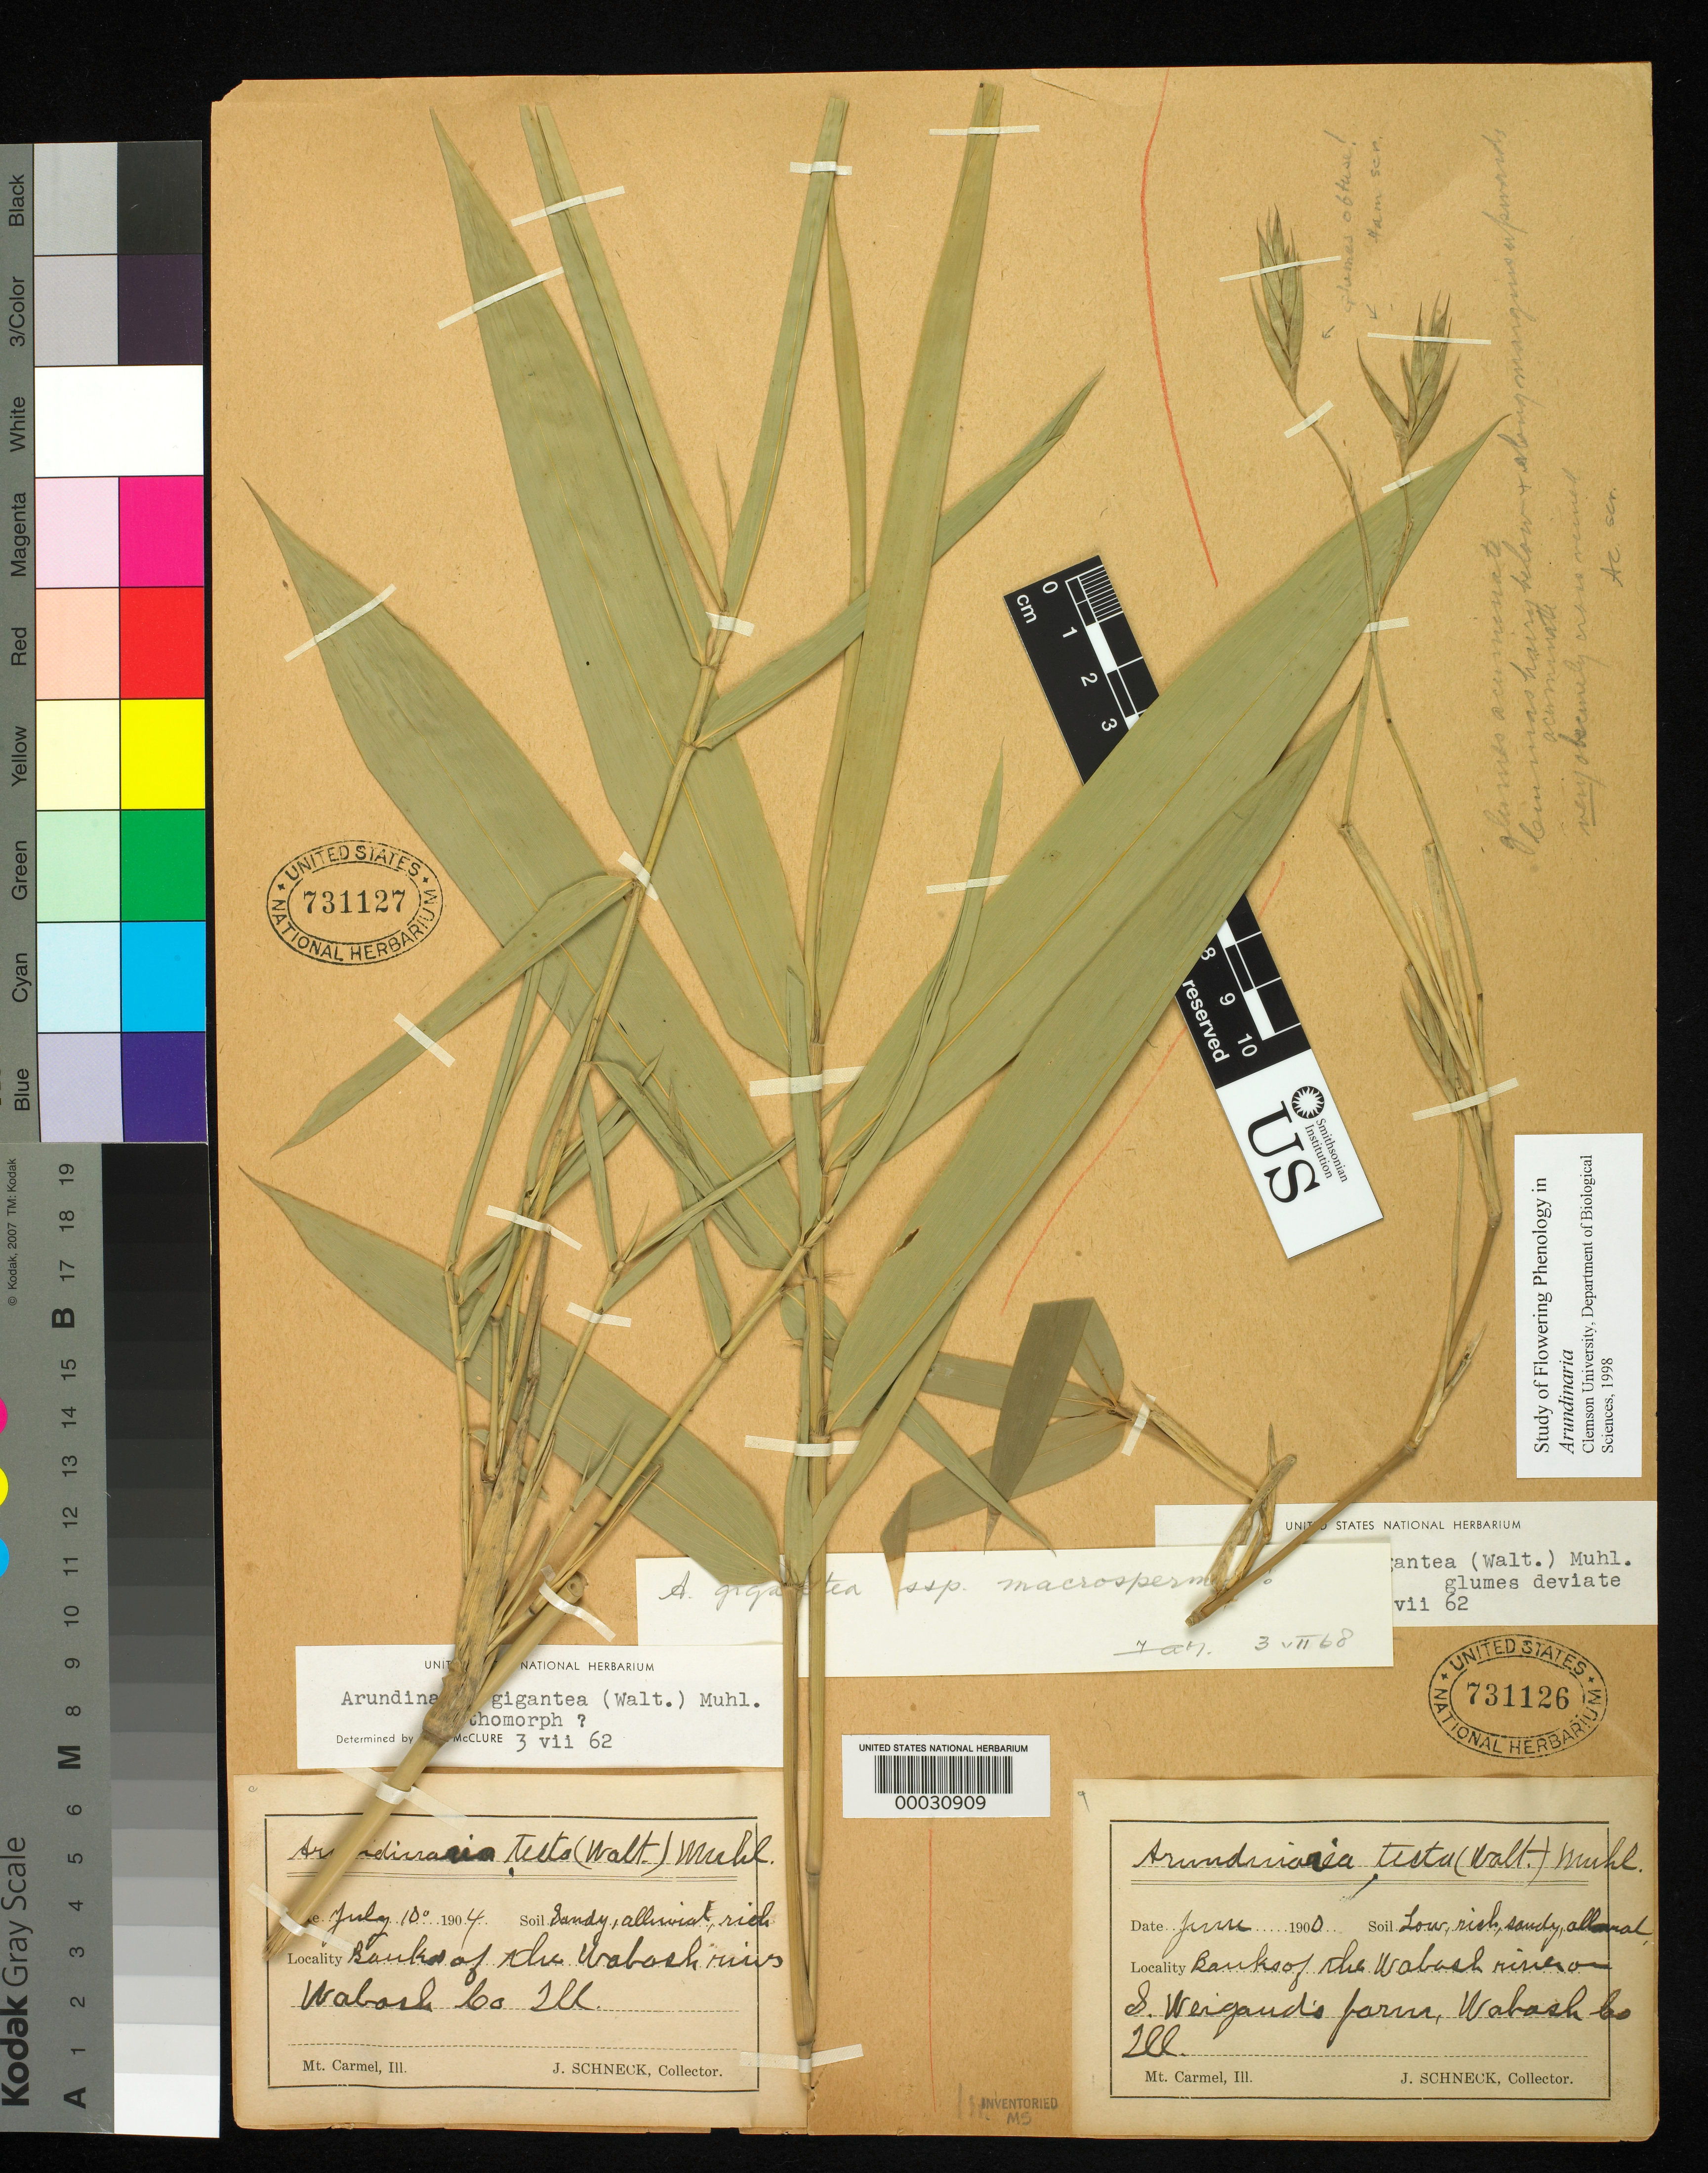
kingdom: Plantae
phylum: Tracheophyta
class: Liliopsida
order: Poales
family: Poaceae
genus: Arundinaria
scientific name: Arundinaria gigantea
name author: (Walter) Muhl.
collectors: J. Schneck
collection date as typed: Jun 1900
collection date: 1900-06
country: United States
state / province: Illinois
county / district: Wabash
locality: Mt. Carmel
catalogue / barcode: US 731126